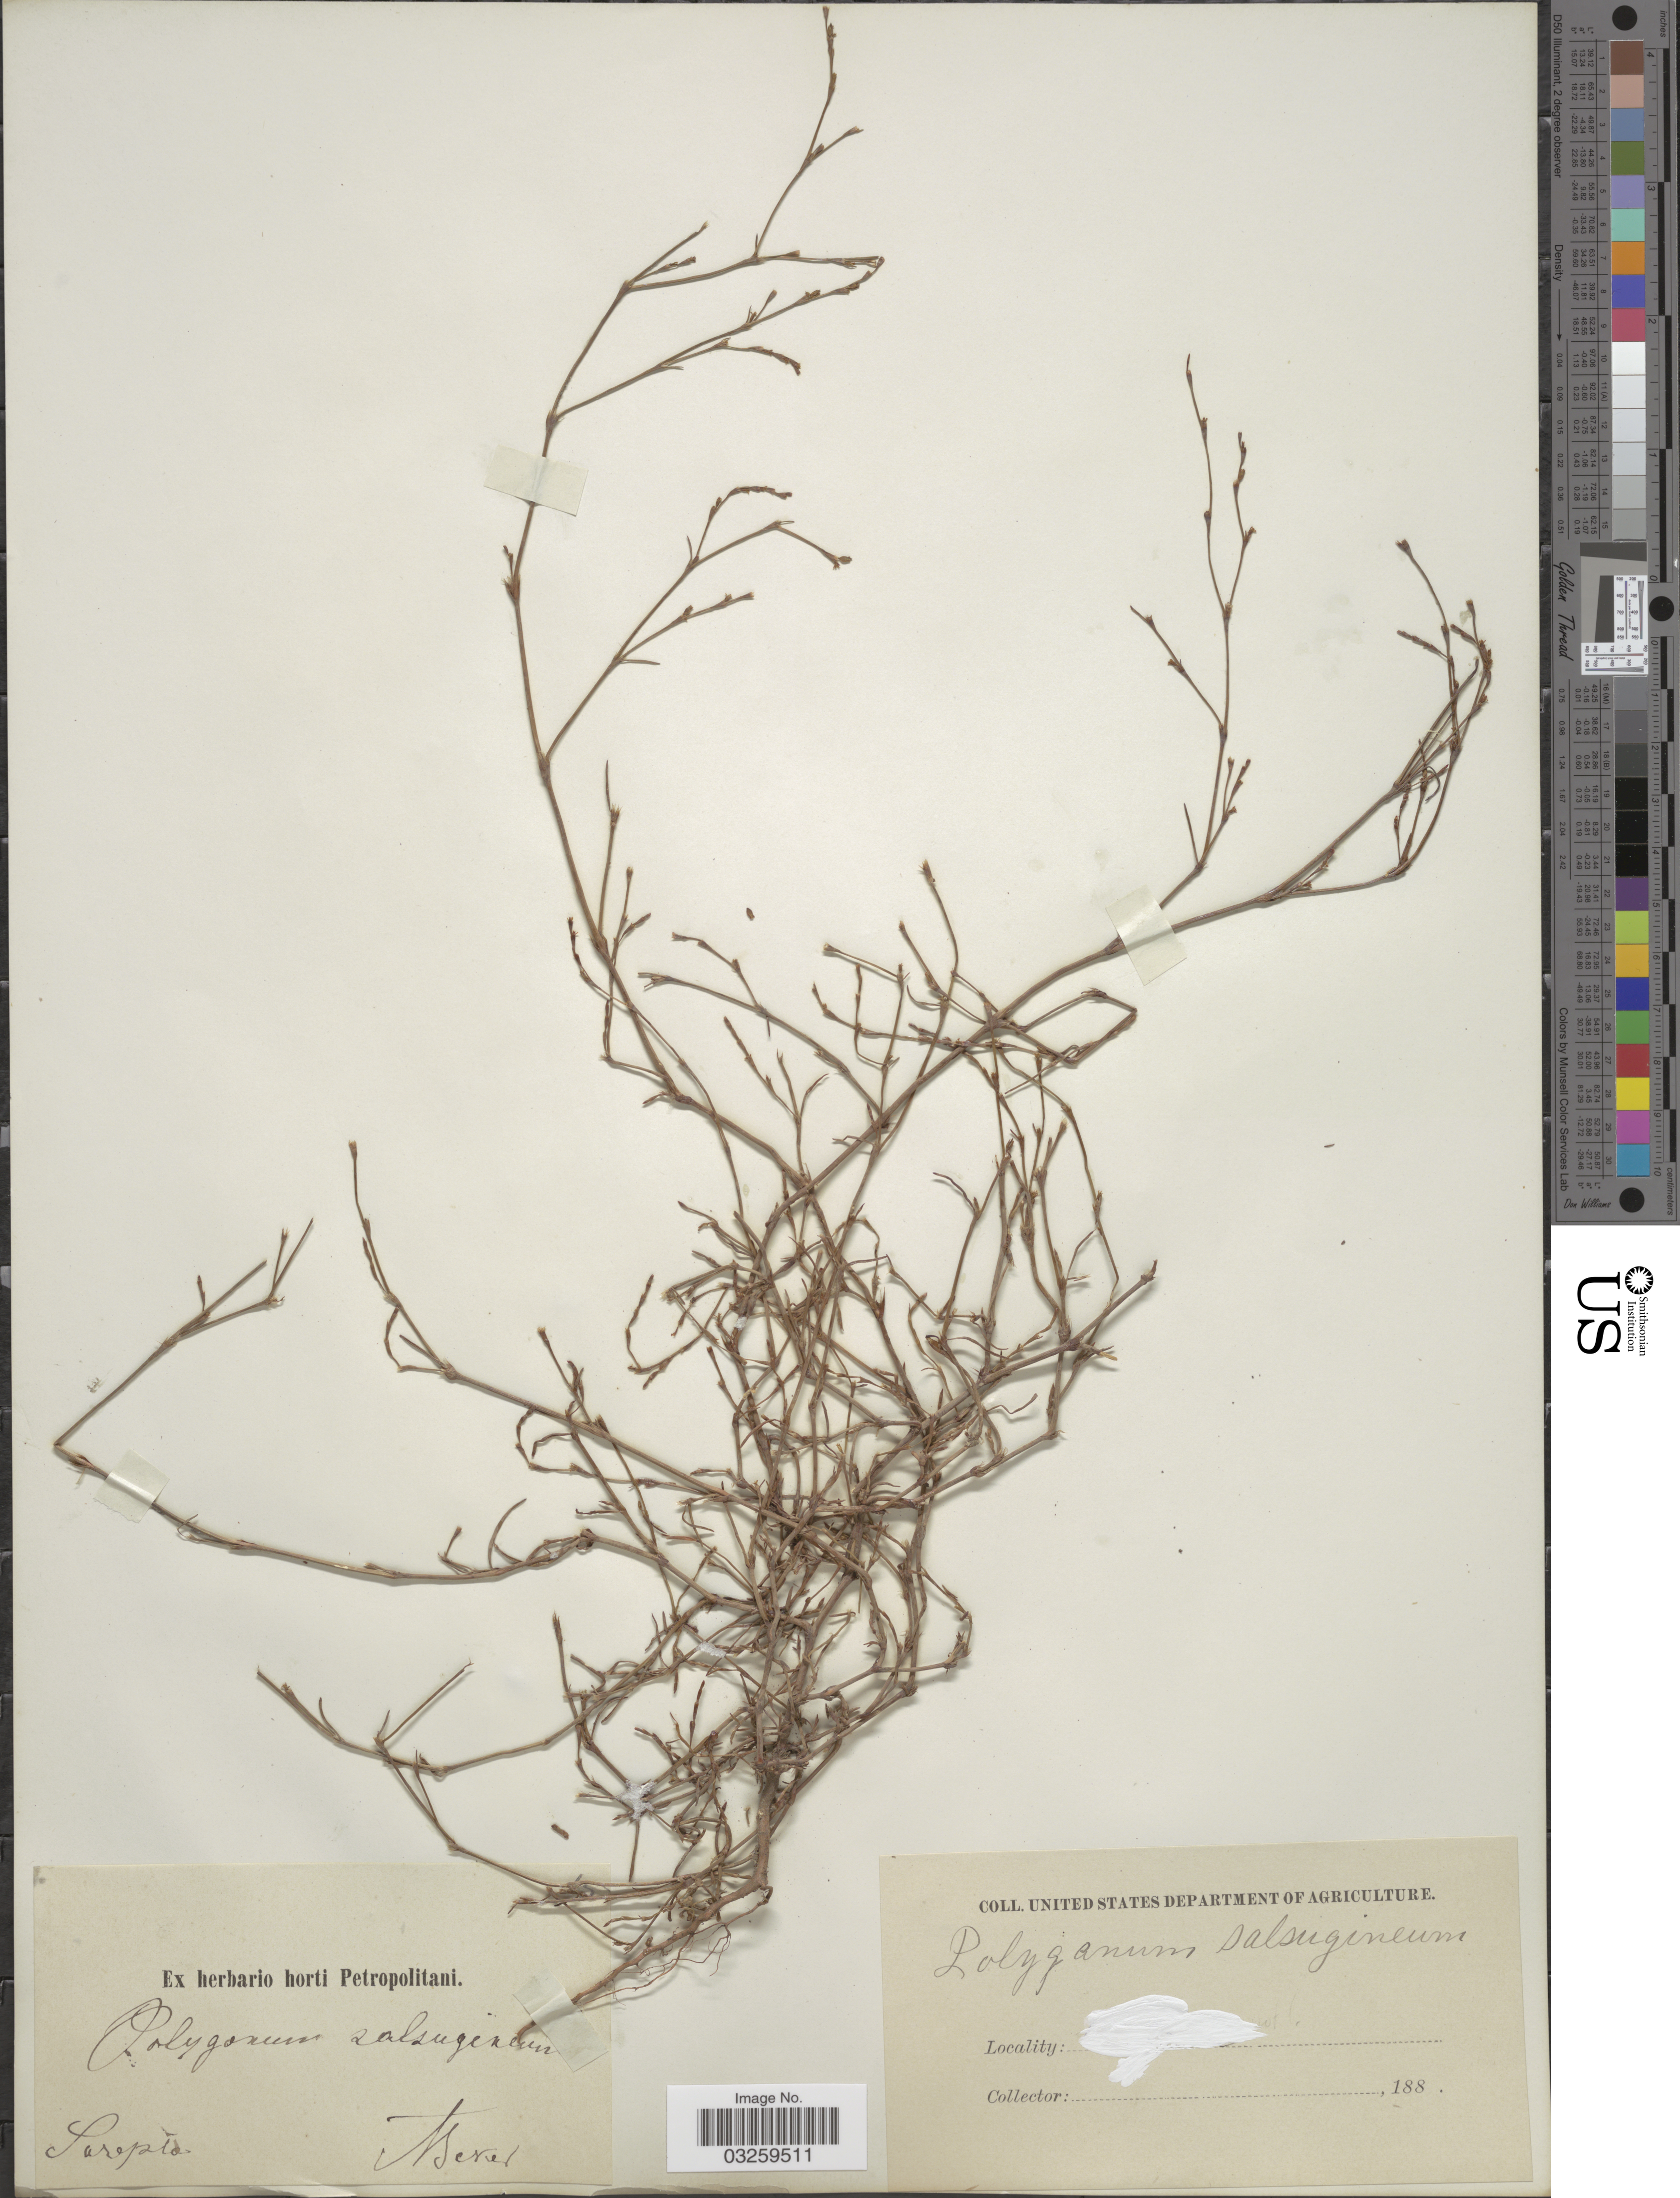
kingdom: Plantae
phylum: Tracheophyta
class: Magnoliopsida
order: Caryophyllales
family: Polygonaceae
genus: Polygonum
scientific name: Polygonum salsugineum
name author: M. Bieb.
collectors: A. Becker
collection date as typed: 188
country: Russian Federation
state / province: Volgograd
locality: Sarepta.